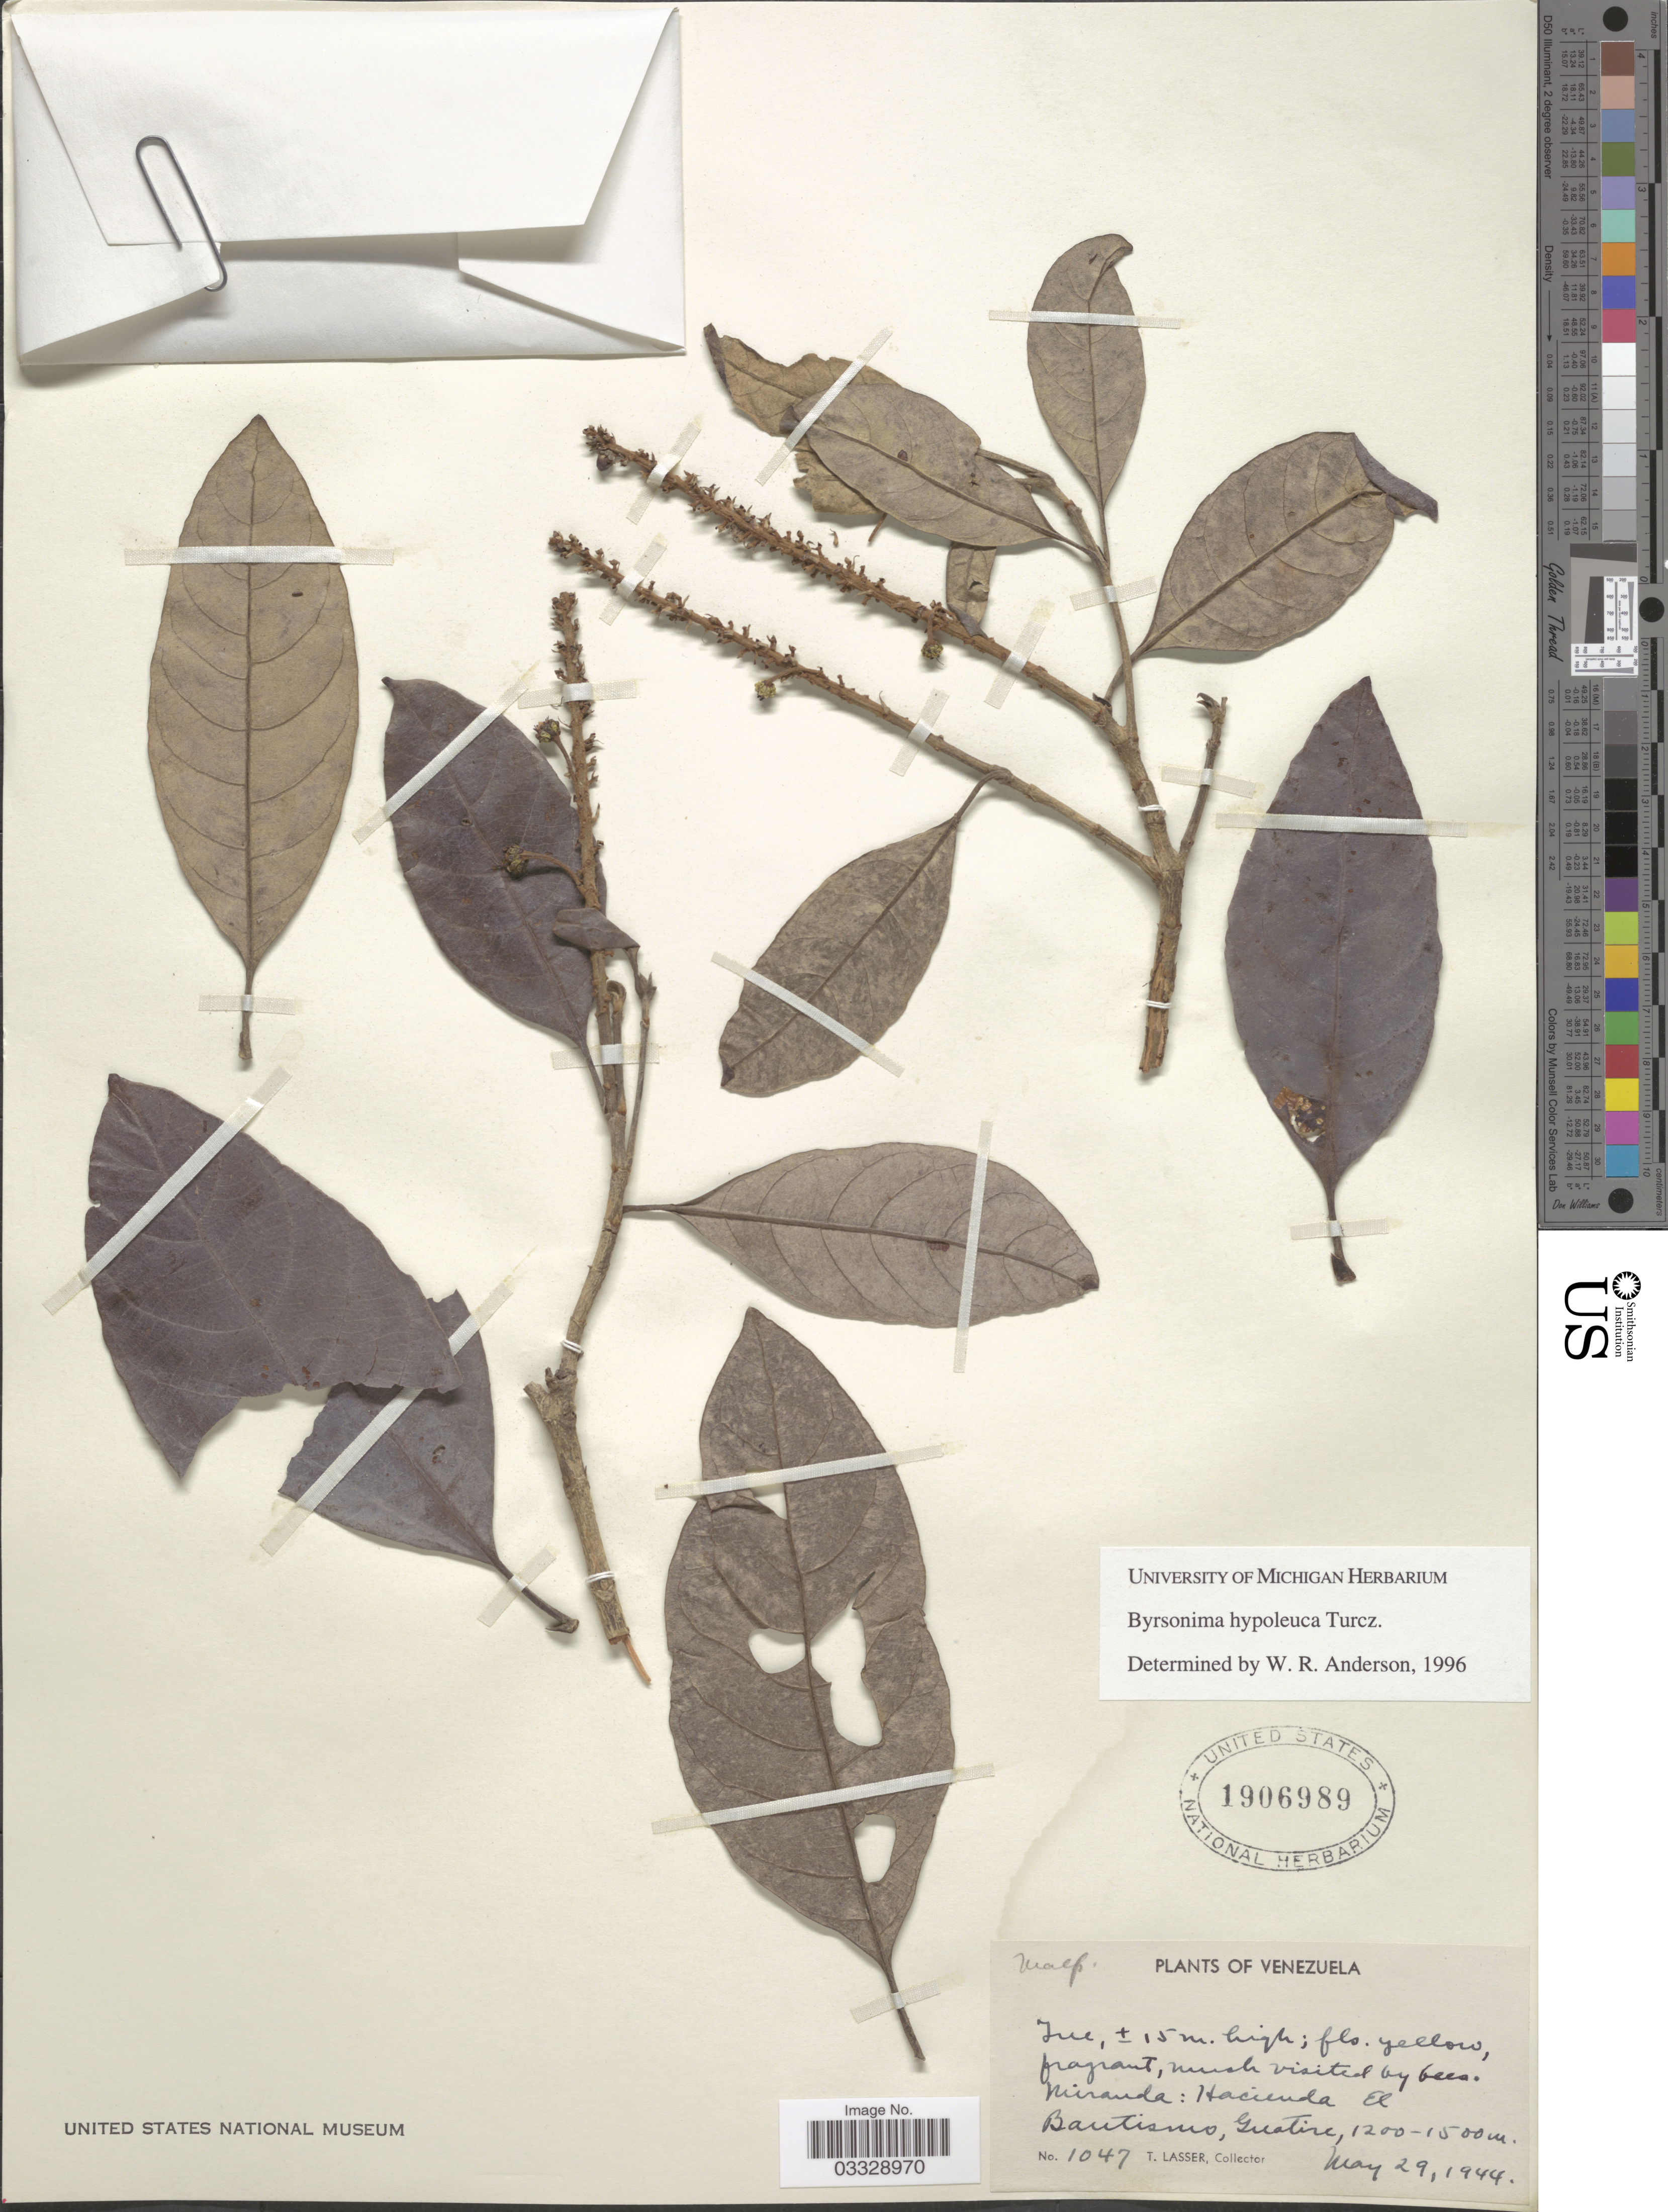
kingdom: Plantae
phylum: Tracheophyta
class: Magnoliopsida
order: Malpighiales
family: Malpighiaceae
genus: Byrsonima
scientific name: Byrsonima hypoleuca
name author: Turcz.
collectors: T. Lasser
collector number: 1047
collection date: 1944-05-29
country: Venezuela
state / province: Miranda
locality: Hacienda El Bautismo, Guatire.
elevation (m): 1200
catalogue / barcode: US 1906989